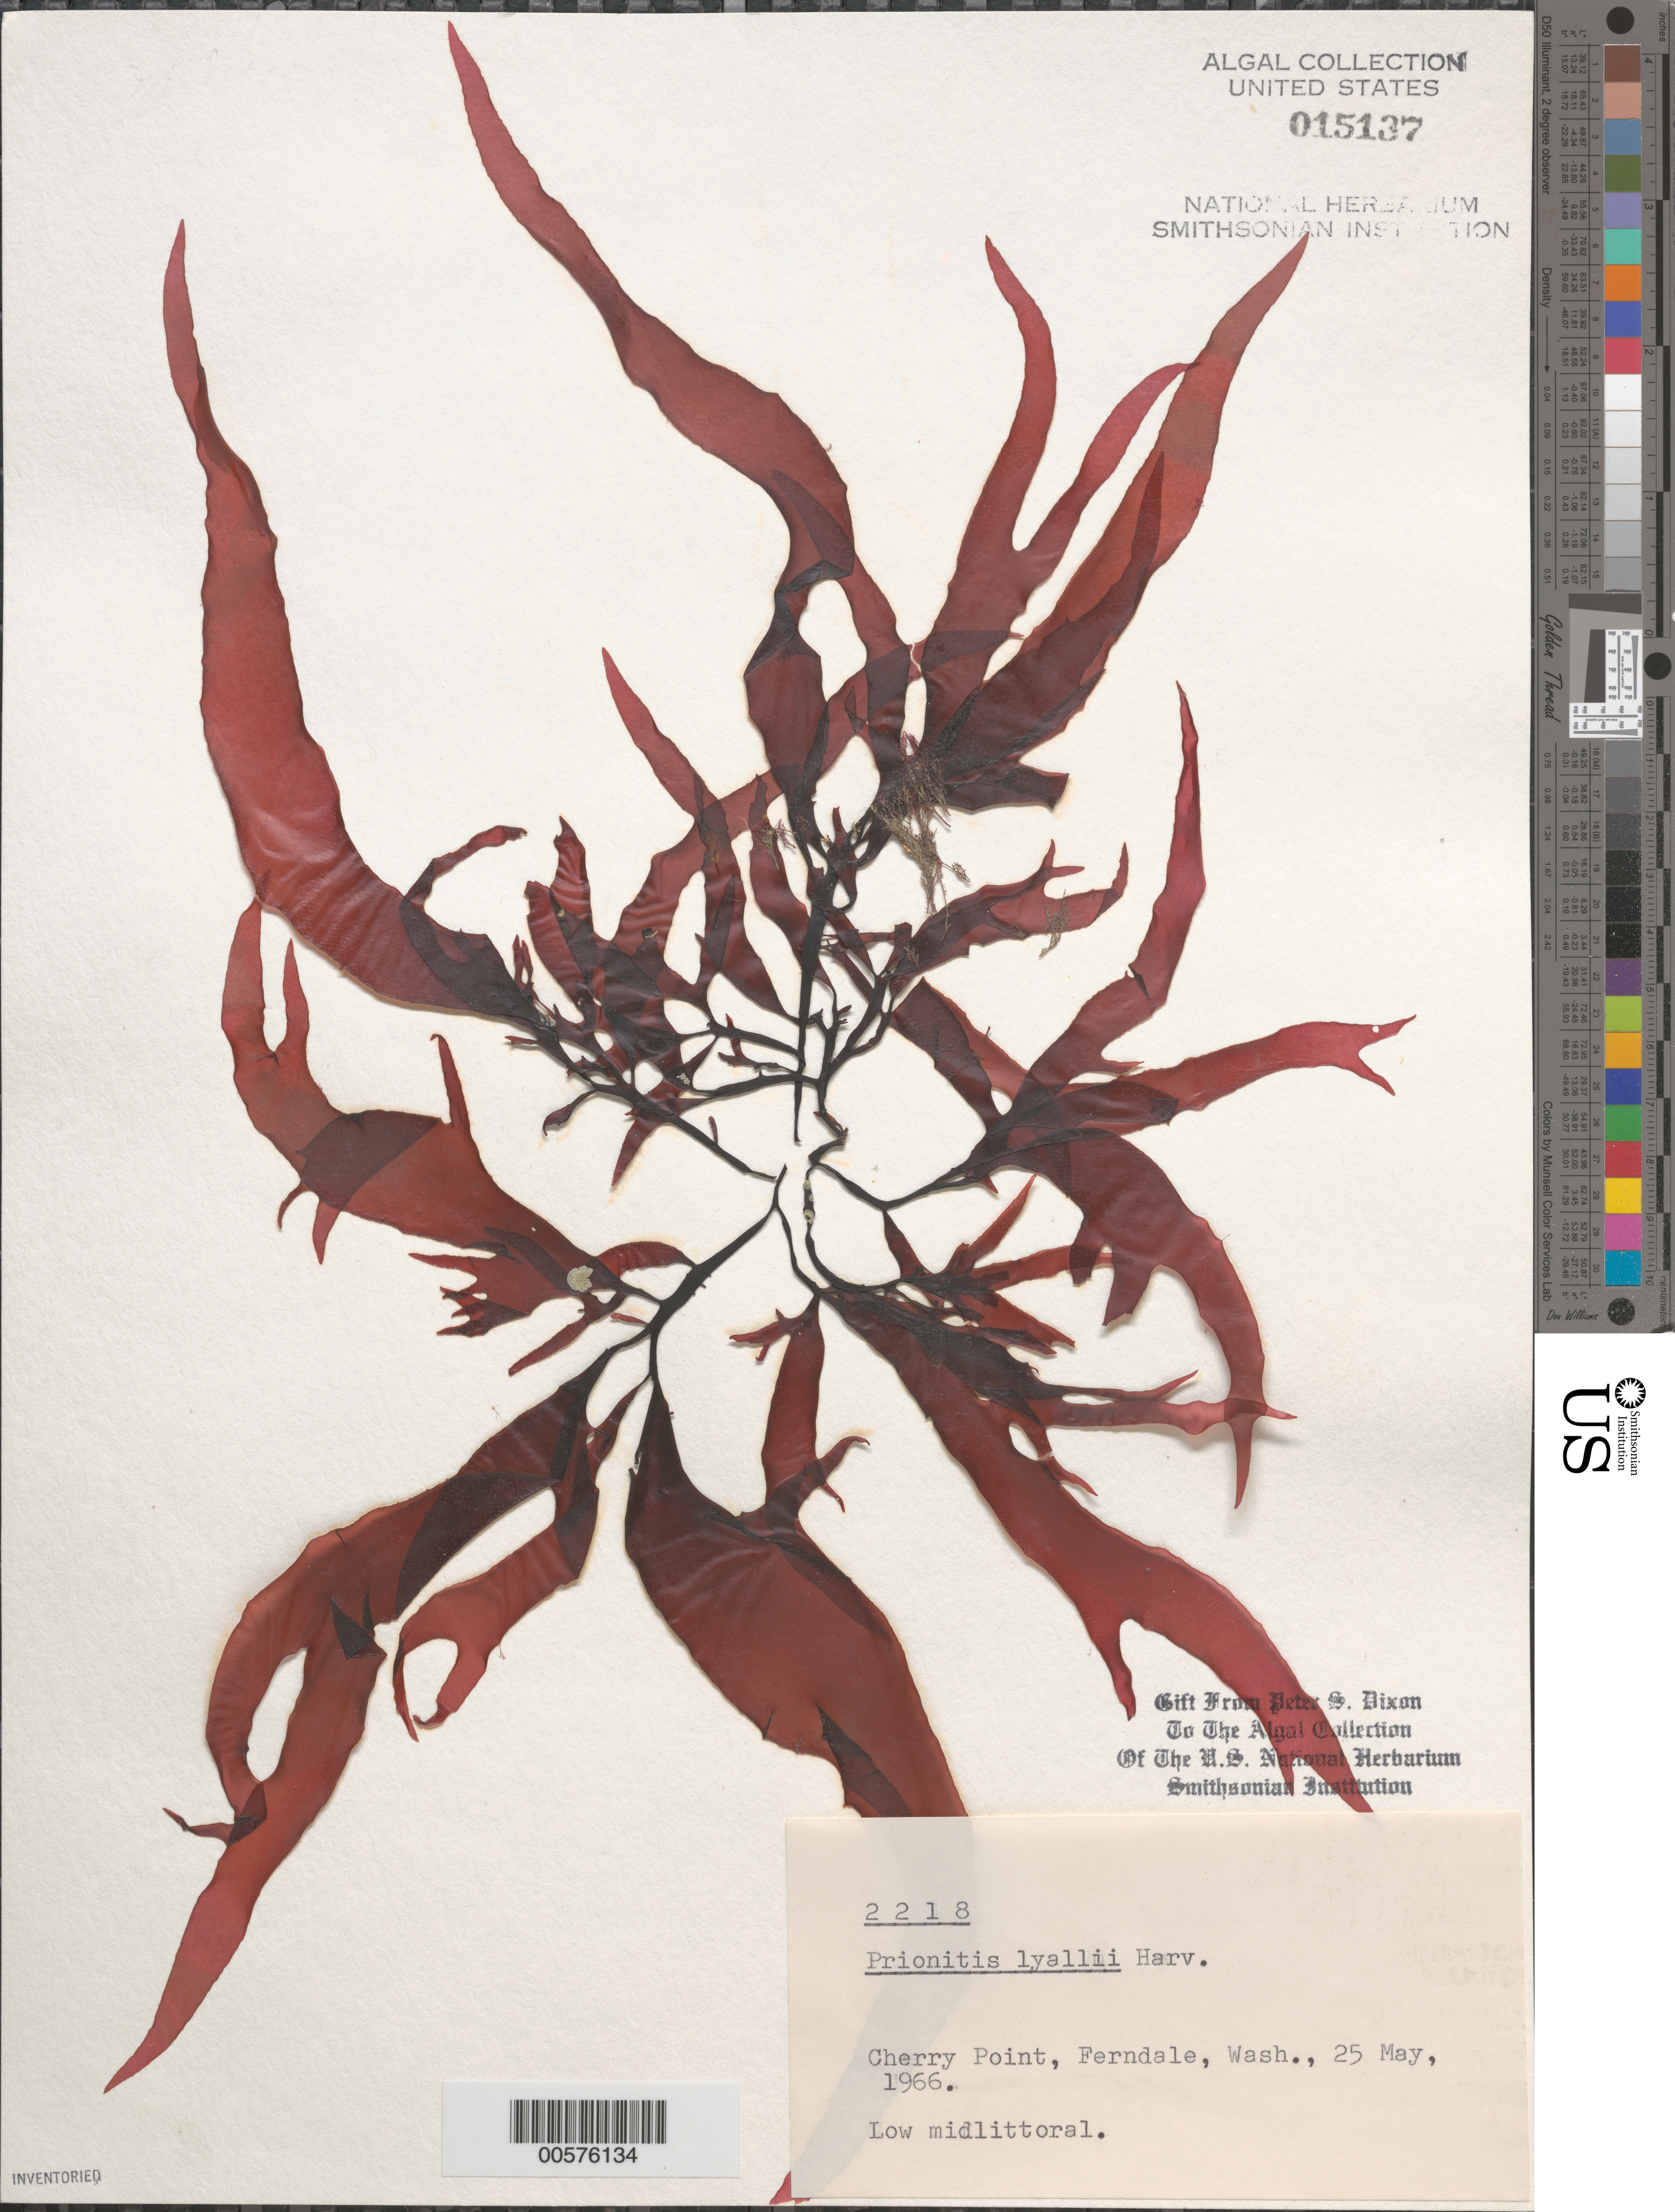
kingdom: Plantae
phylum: Rhodophyta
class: Florideophyceae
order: Cryptonemiales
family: Cryptonemiaceae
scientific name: Prionitis sternbergii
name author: (C. Agardh) J. Agardh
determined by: Algae name updating Project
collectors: P. S. Dixon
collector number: PSD 2218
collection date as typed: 25 May 1966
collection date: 1966-05-25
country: United States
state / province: Washington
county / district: Whatcom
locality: Cherry Point, Ferndale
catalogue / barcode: US 15137